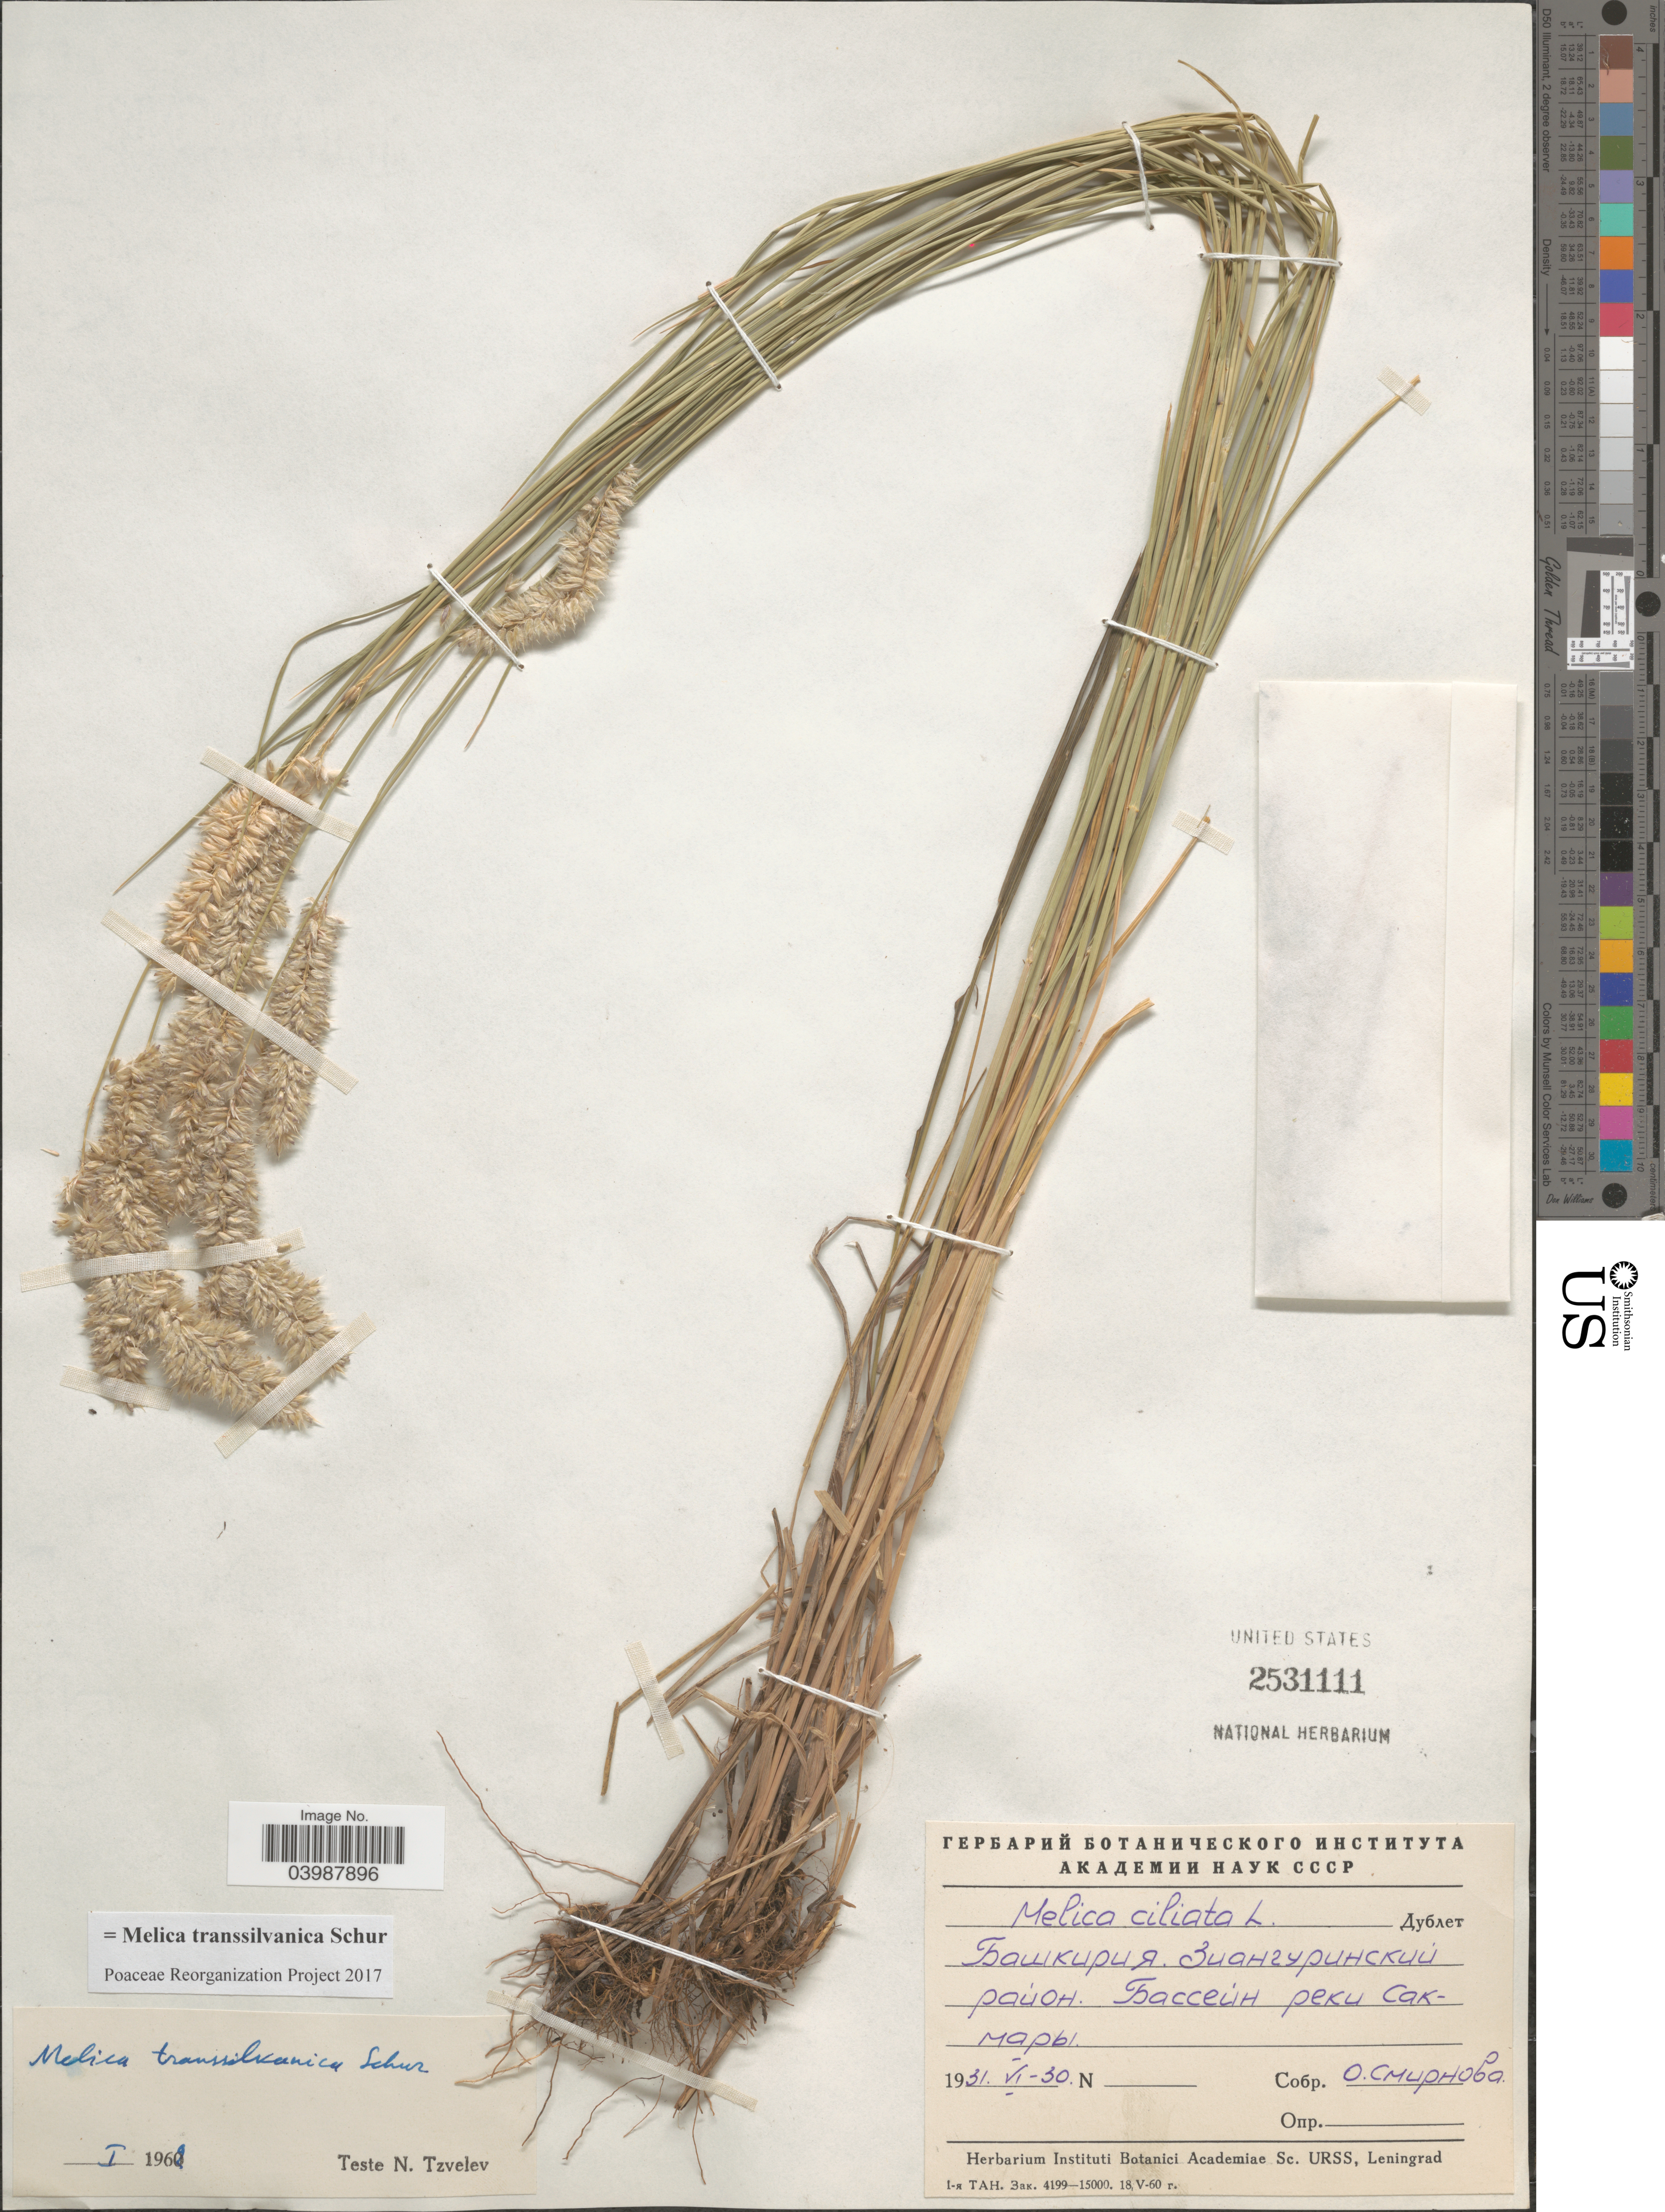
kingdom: Plantae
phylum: Tracheophyta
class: Liliopsida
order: Poales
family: Poaceae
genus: Melica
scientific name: Melica transsilvanica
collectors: O. Smirnova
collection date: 1931-06-30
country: Russian Federation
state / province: Bashkortostan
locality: Bashkir Ziangurinsky Region (Raion) Basin of the Sakmara River.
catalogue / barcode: US 2531111